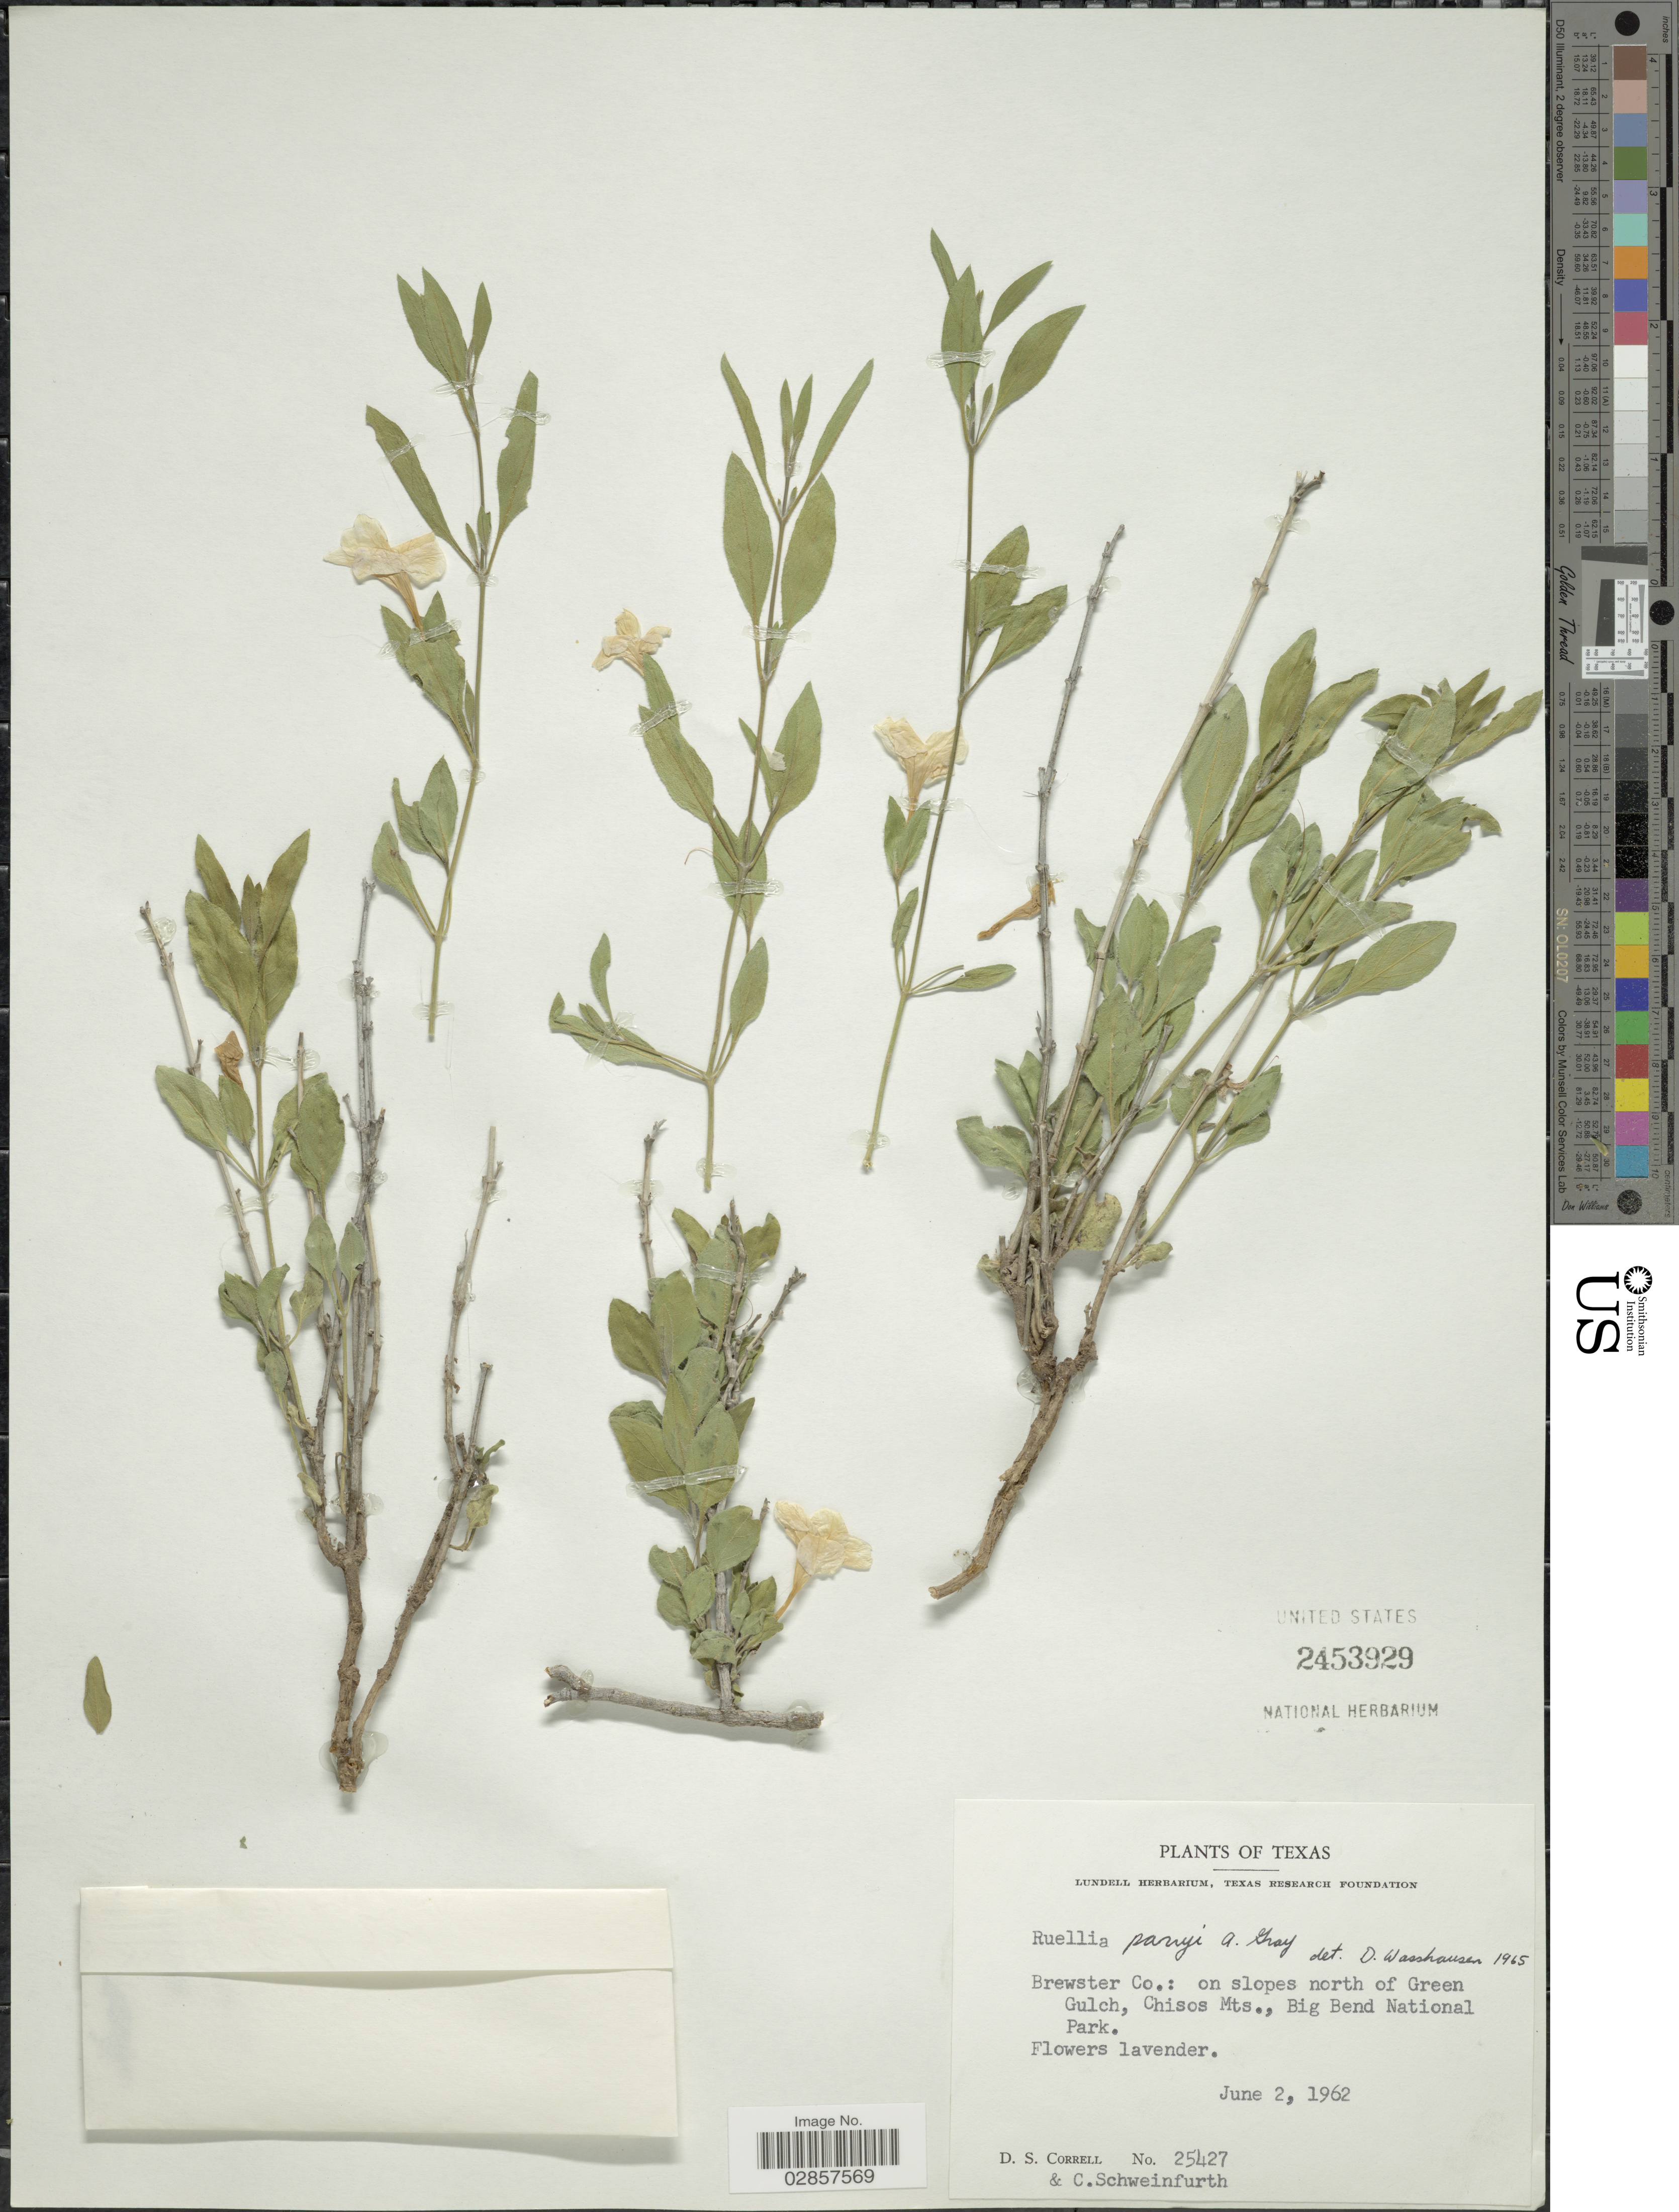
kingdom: Plantae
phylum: Tracheophyta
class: Magnoliopsida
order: Lamiales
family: Acanthaceae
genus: Ruellia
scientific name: Ruellia parryi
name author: A. Gray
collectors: D. S. Correll & C. Schweinfurth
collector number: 25427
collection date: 1962-06-02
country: United States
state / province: Texas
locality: Brewster Co., on slopes north of Green Gulch, Chisos Mts., Big Bend National Park.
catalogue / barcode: US 2453929